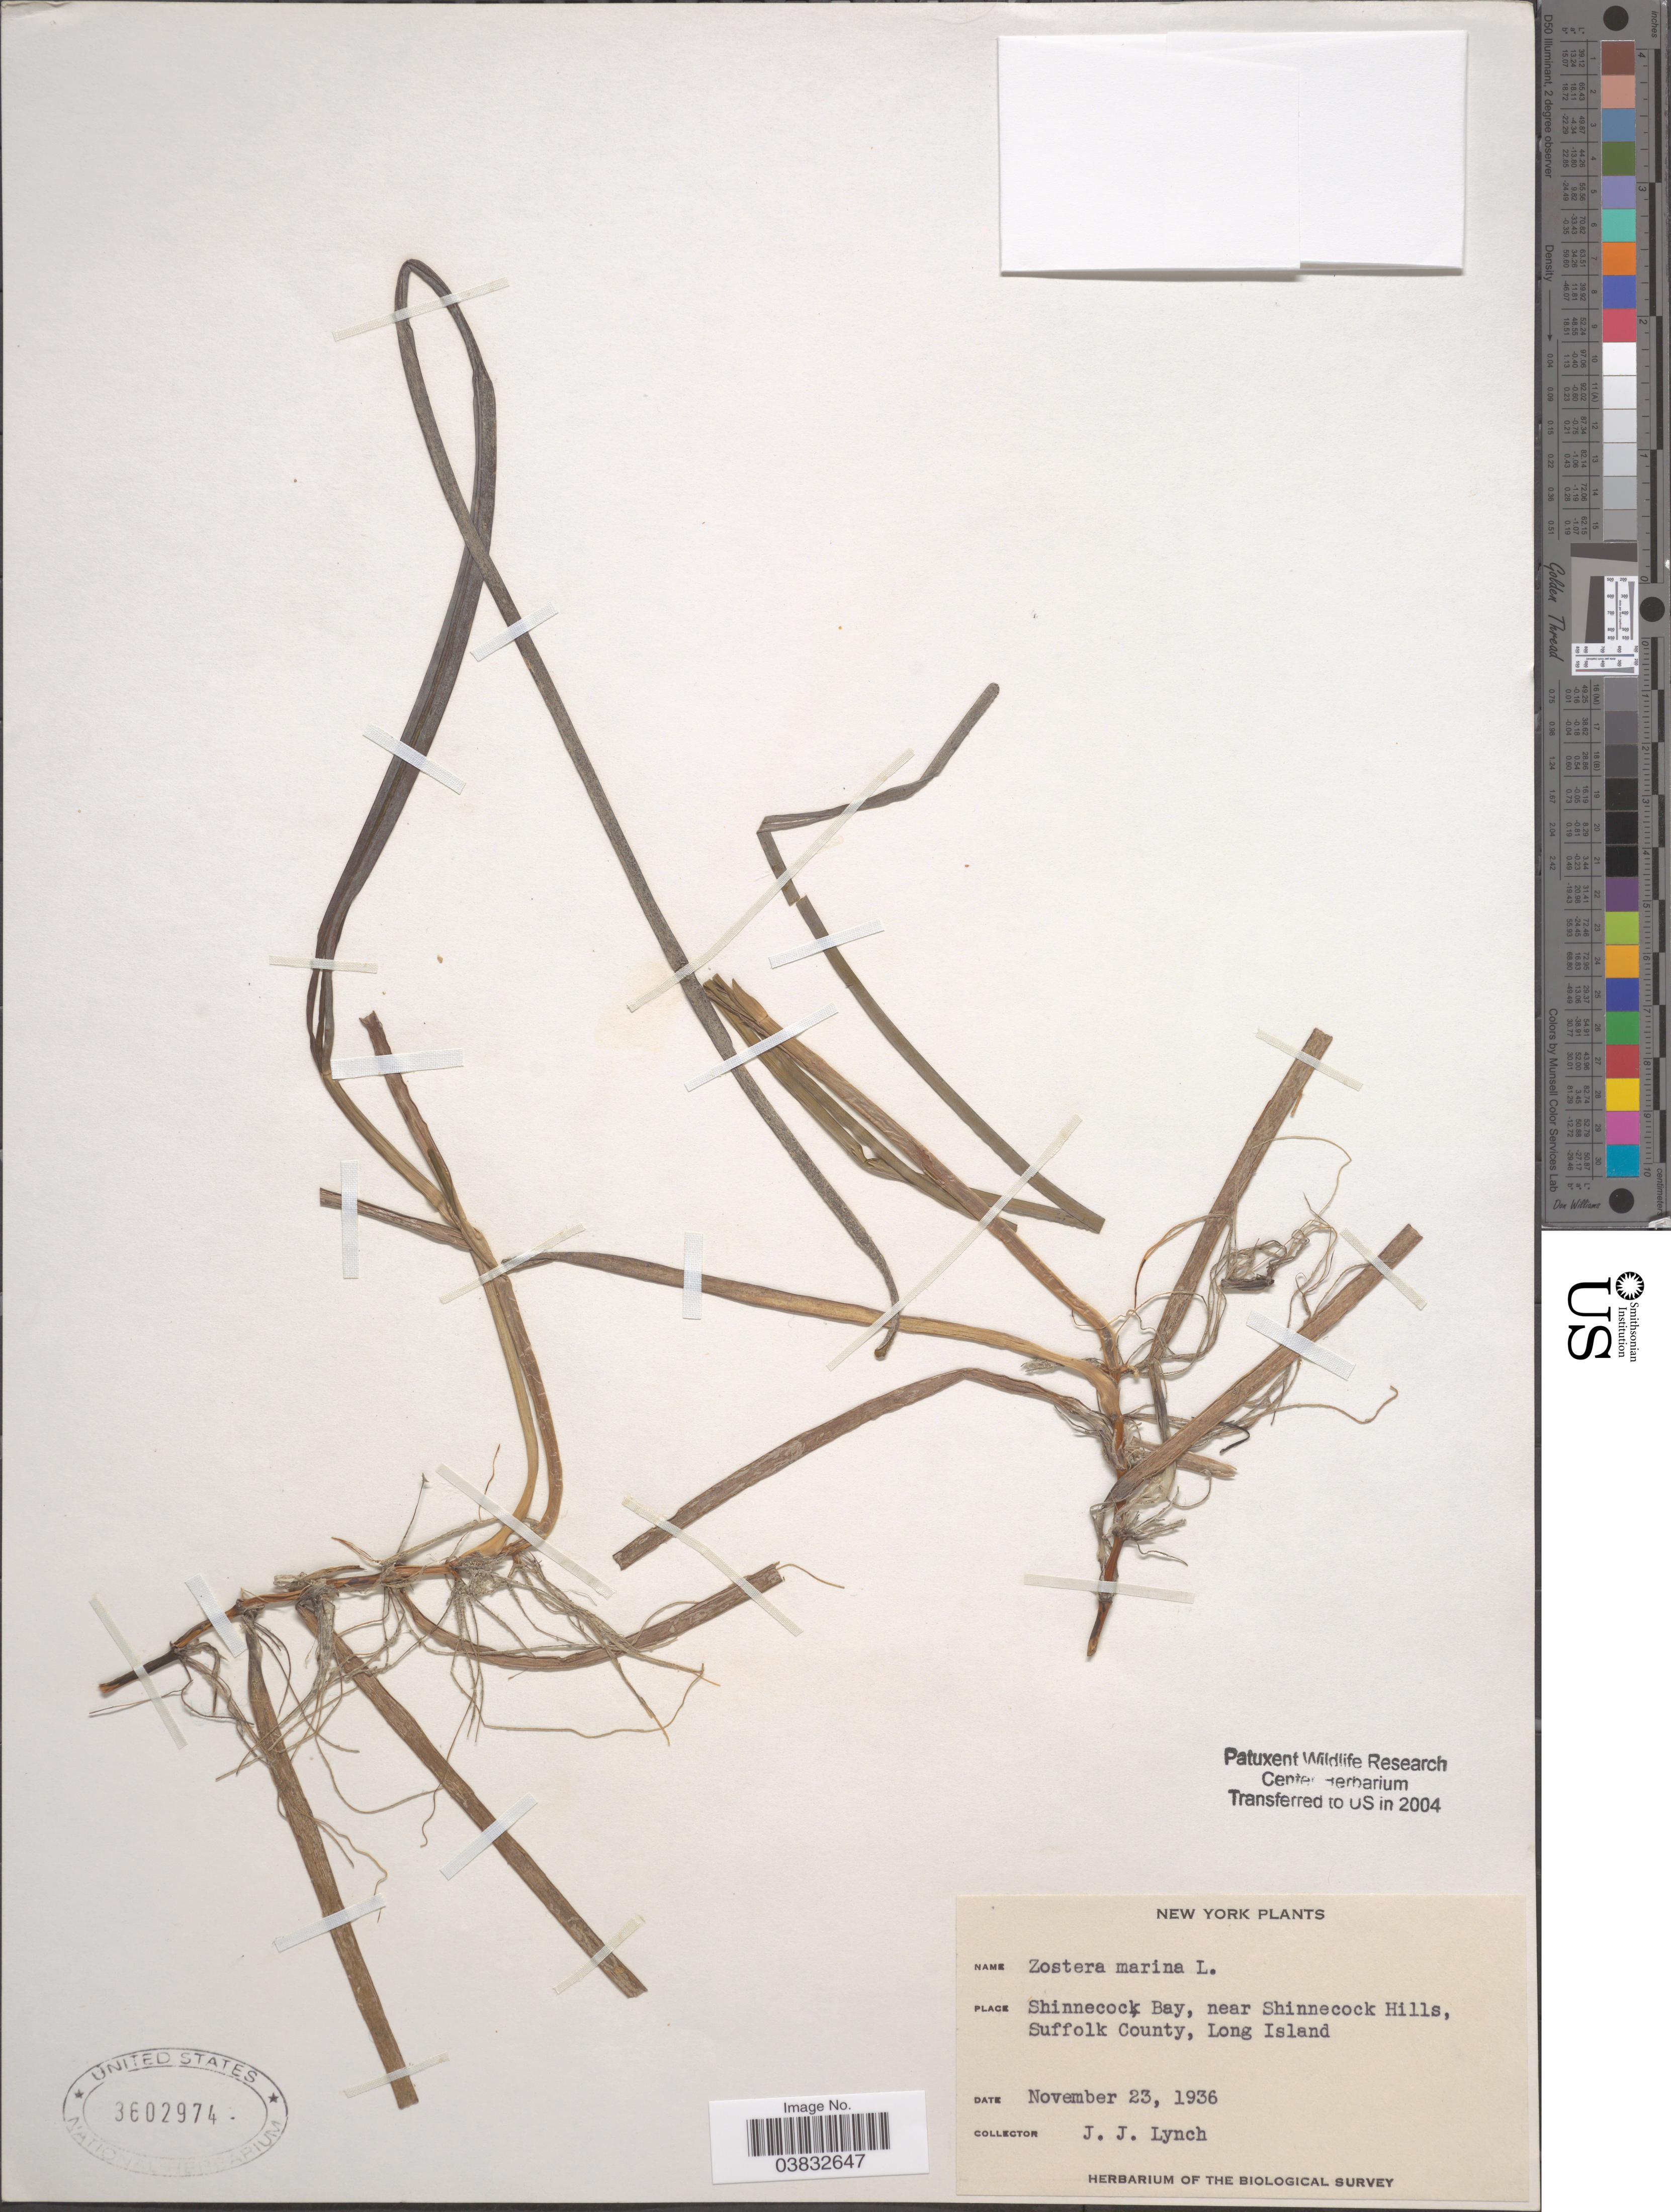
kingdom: Plantae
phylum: Tracheophyta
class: Liliopsida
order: Alismatales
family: Zosteraceae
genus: Zostera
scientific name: Zostera marina var. typica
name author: L.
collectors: J. Lynch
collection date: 1936-11-23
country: United States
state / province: New York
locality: Shinnecock Bay, near Shinnecock Hills, Suffolk County, Long Island.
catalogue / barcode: US 3602974